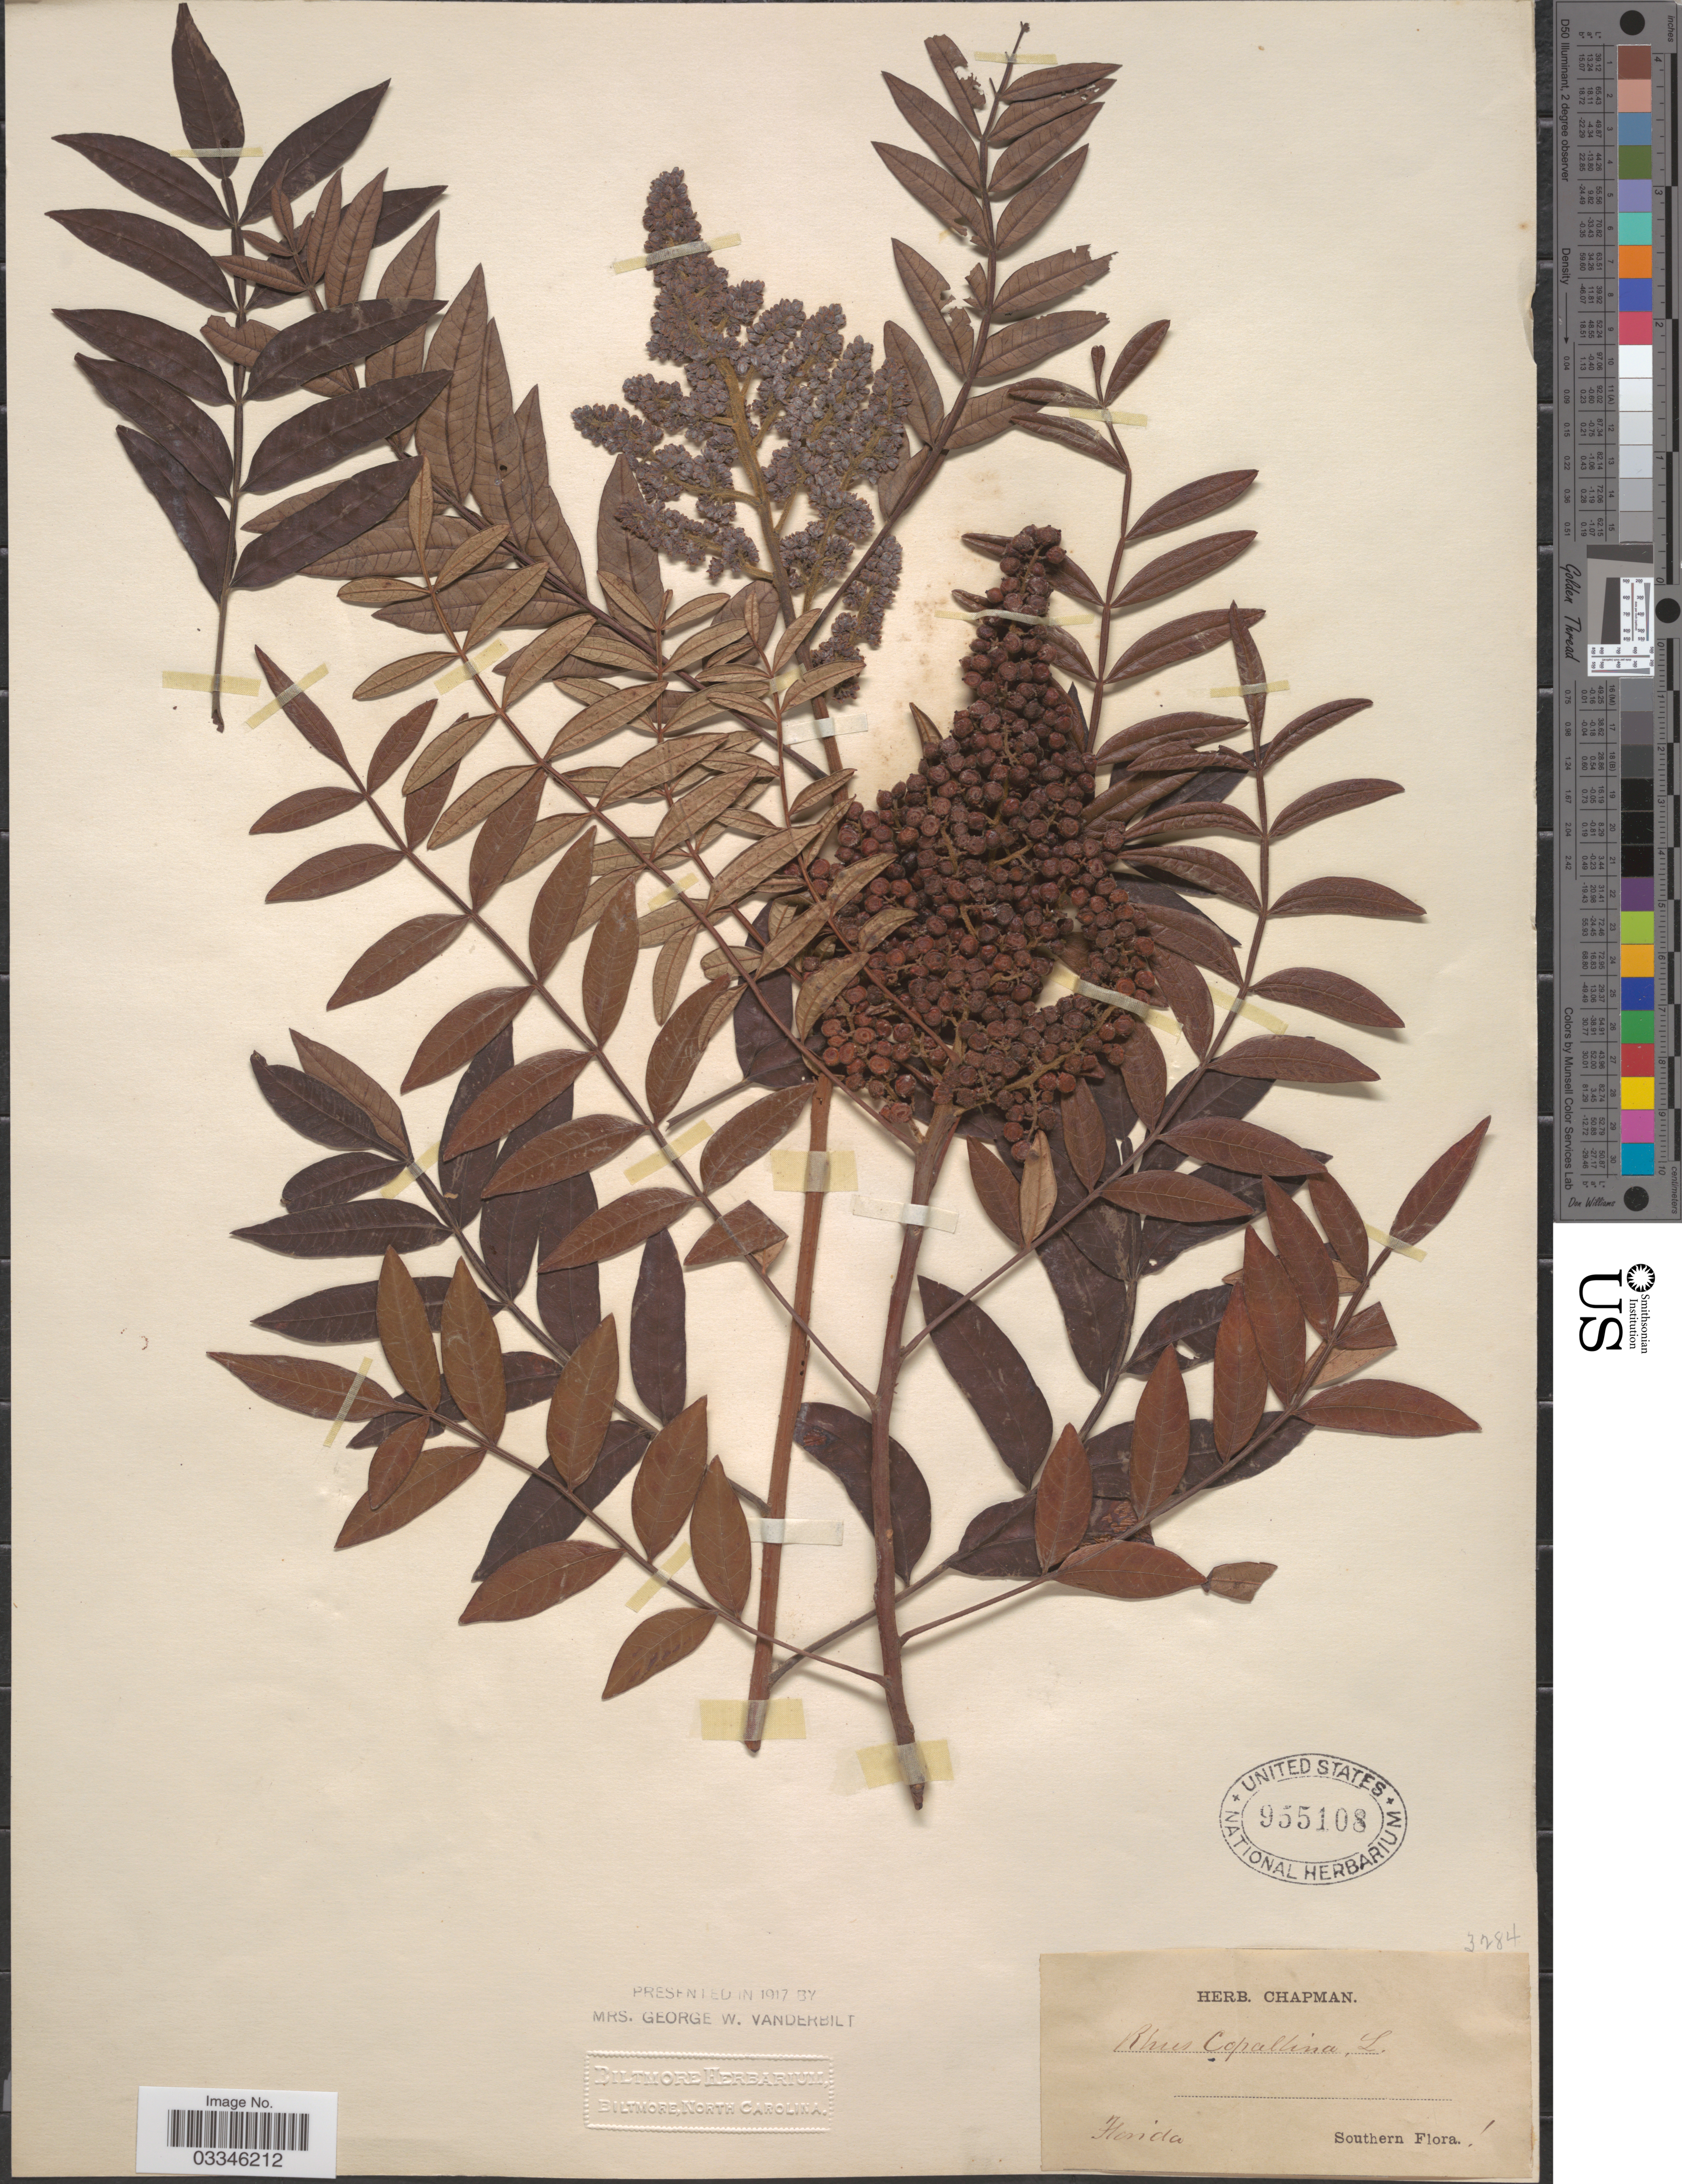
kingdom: Plantae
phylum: Tracheophyta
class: Magnoliopsida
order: Sapindales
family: Anacardiaceae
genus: Rhus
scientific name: Rhus leucantha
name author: Jacq.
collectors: ex herb. Chapman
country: United States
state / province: Florida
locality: Southern.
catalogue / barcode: US 955108